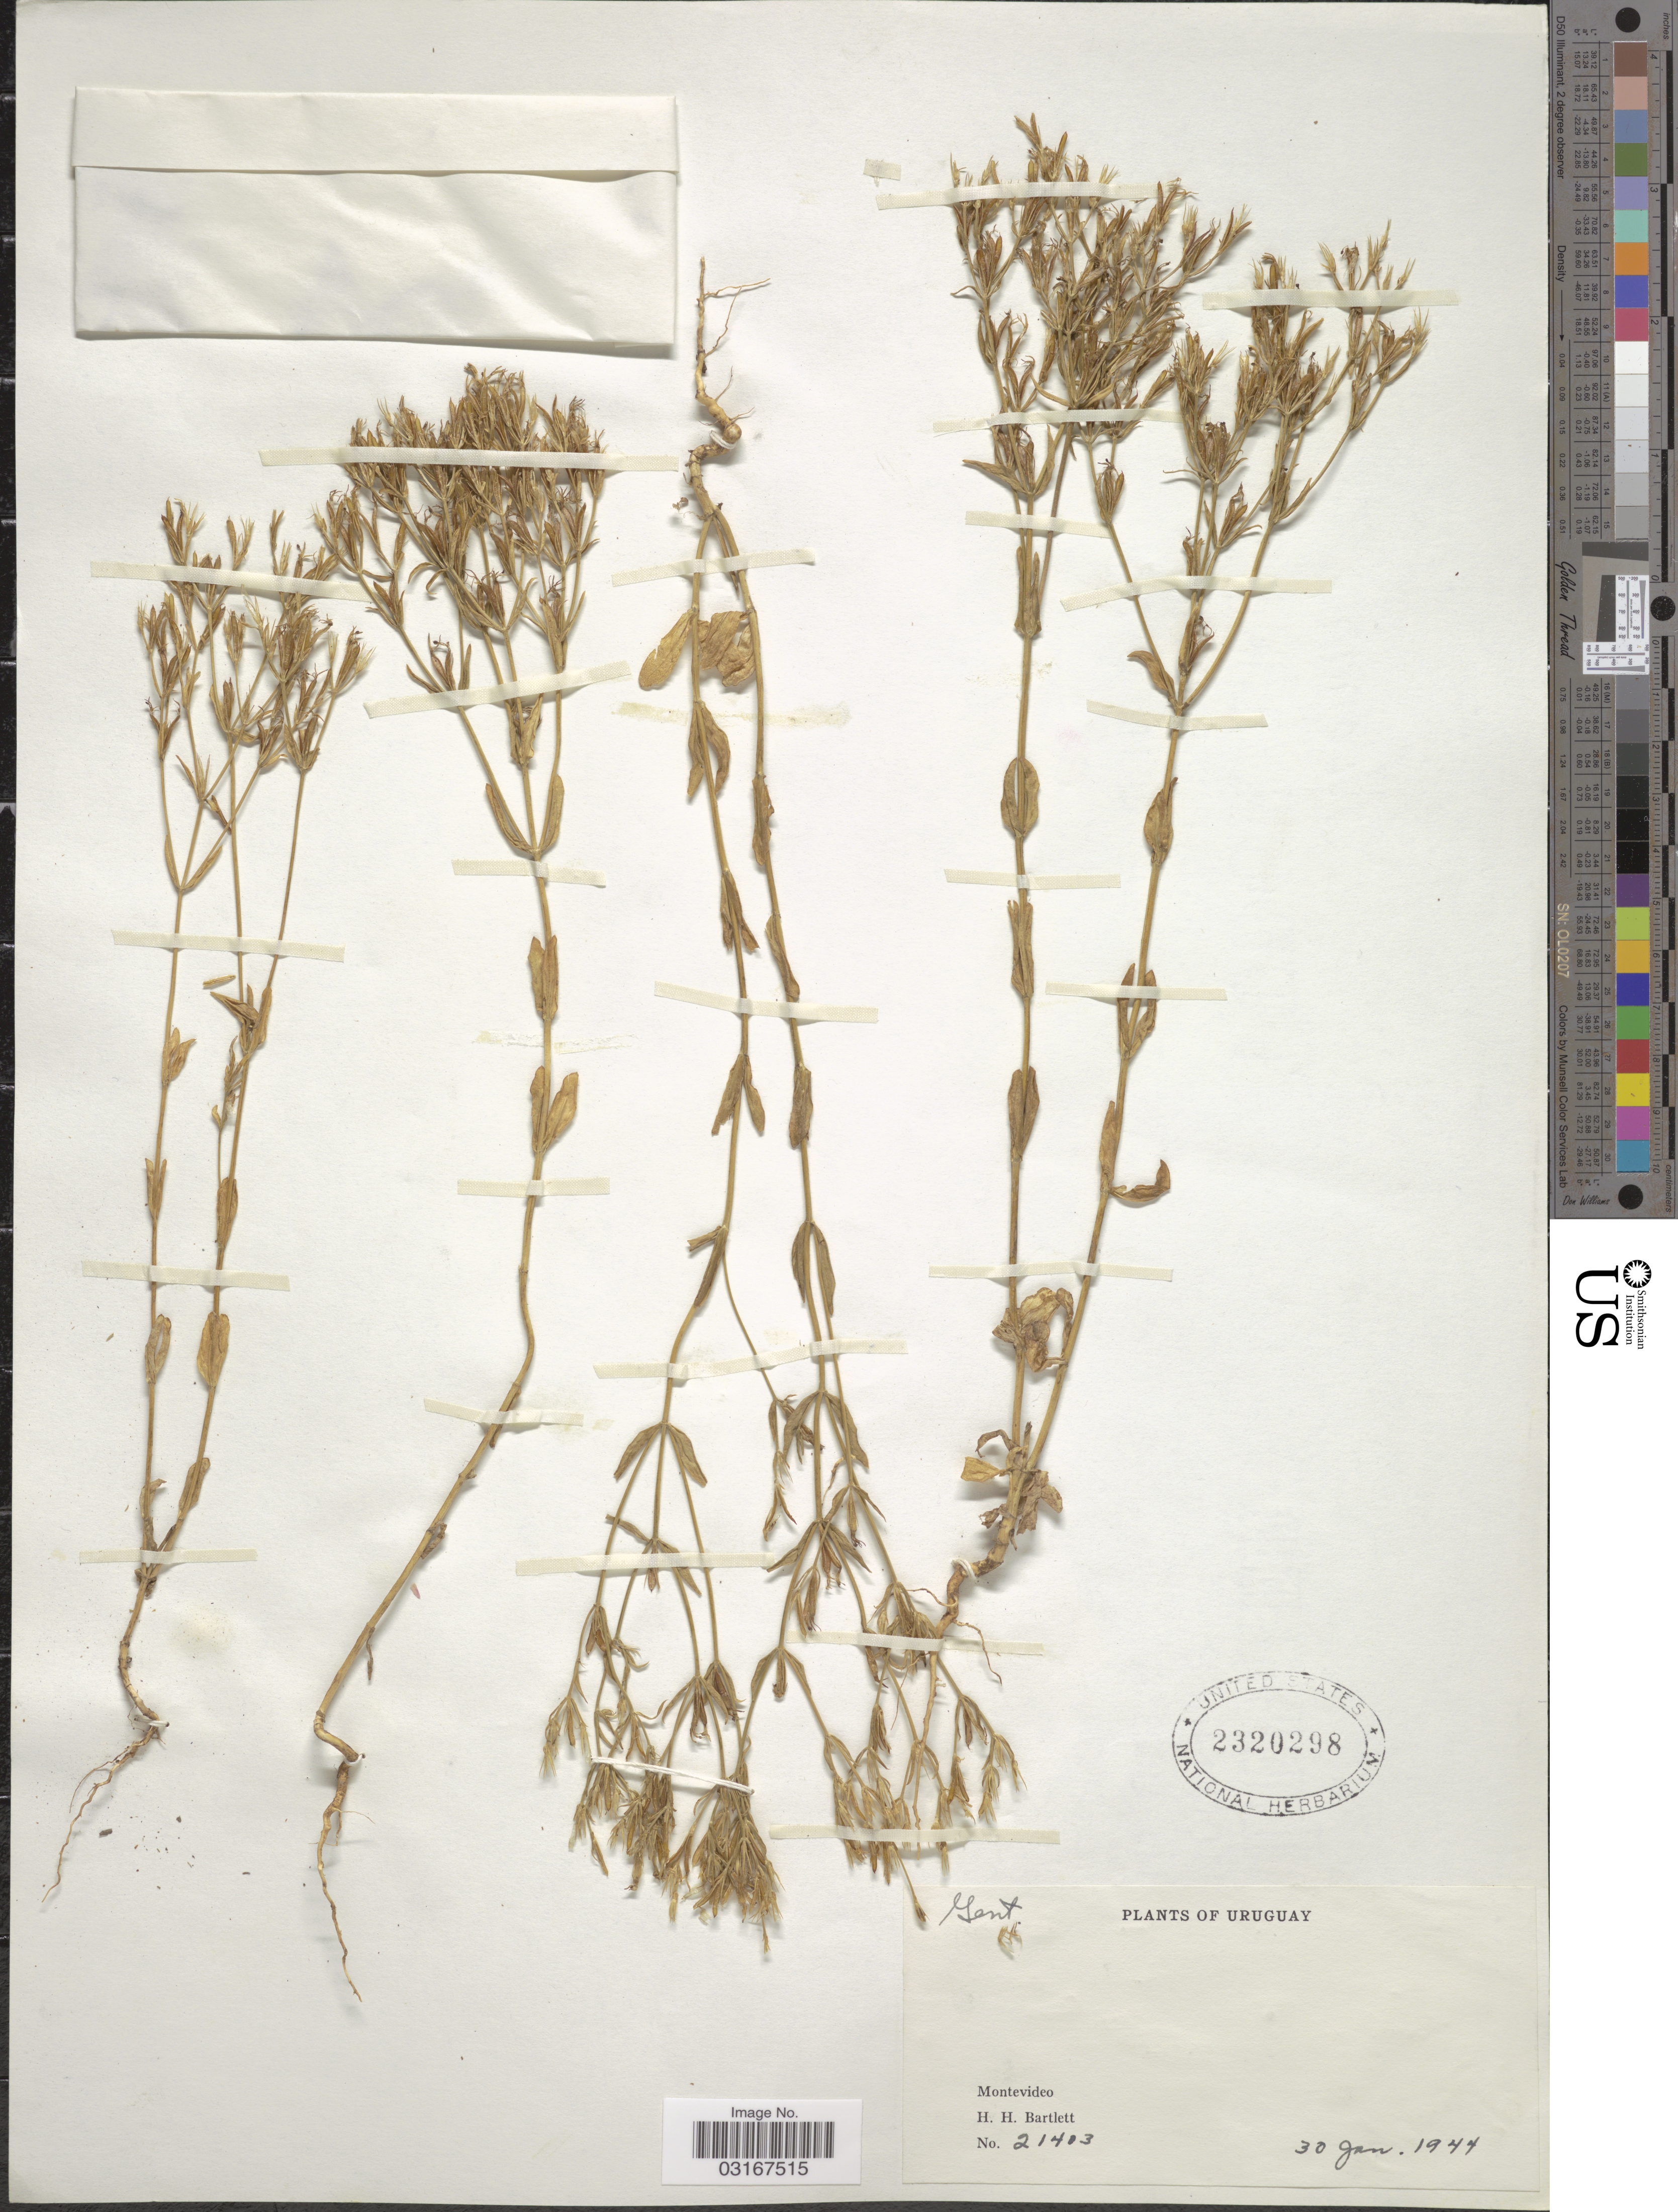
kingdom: Plantae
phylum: Tracheophyta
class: Magnoliopsida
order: Gentianales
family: Gentianaceae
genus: Centaurium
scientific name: Centaurium sp.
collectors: H. H. Bartlett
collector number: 21403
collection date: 1944-01-30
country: Uruguay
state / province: Montevideo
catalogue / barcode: US 2320298